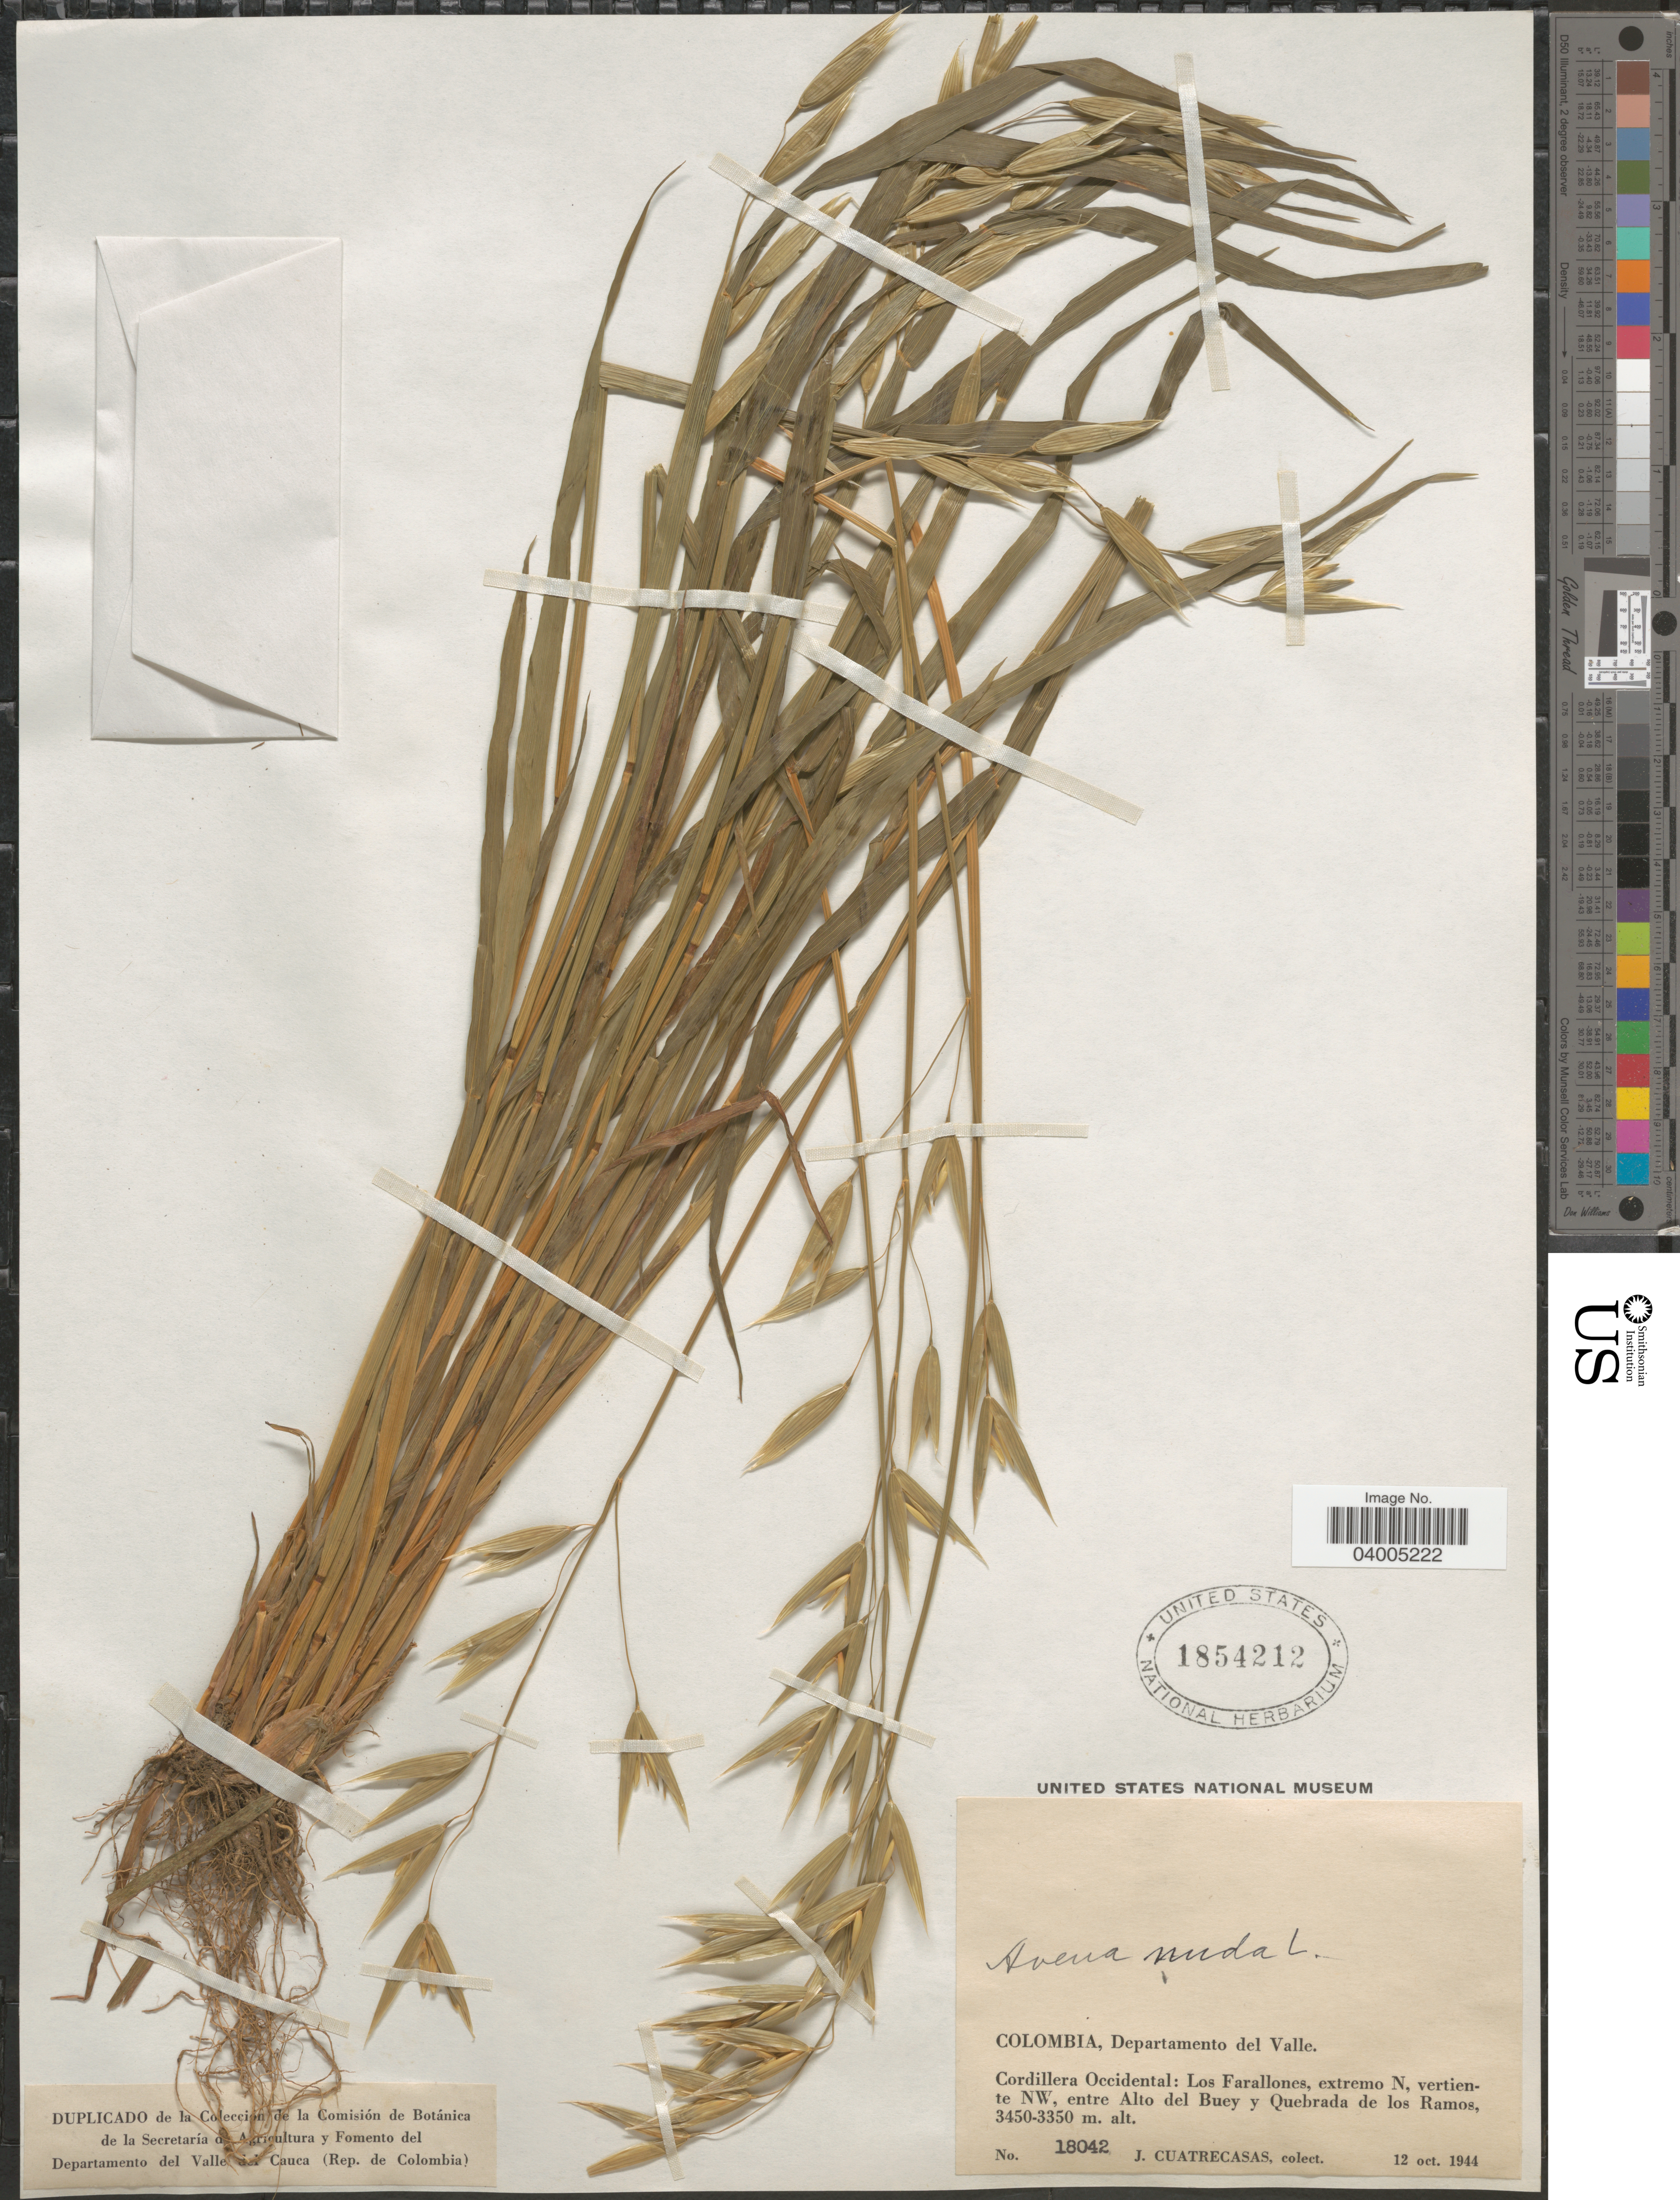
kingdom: Plantae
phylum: Tracheophyta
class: Liliopsida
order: Poales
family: Poaceae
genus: Avena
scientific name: Avena nuda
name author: L.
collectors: J. Cuatrecasas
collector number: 18042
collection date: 1944-10-12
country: Colombia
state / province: Valle del Cauca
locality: Departamento del Valle. Cordillera Occidental: Los Farallones, extremo N, vertiente NW, entre Alto del Buey y Quebrada de los Ramos.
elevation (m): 3350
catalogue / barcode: US 1854212